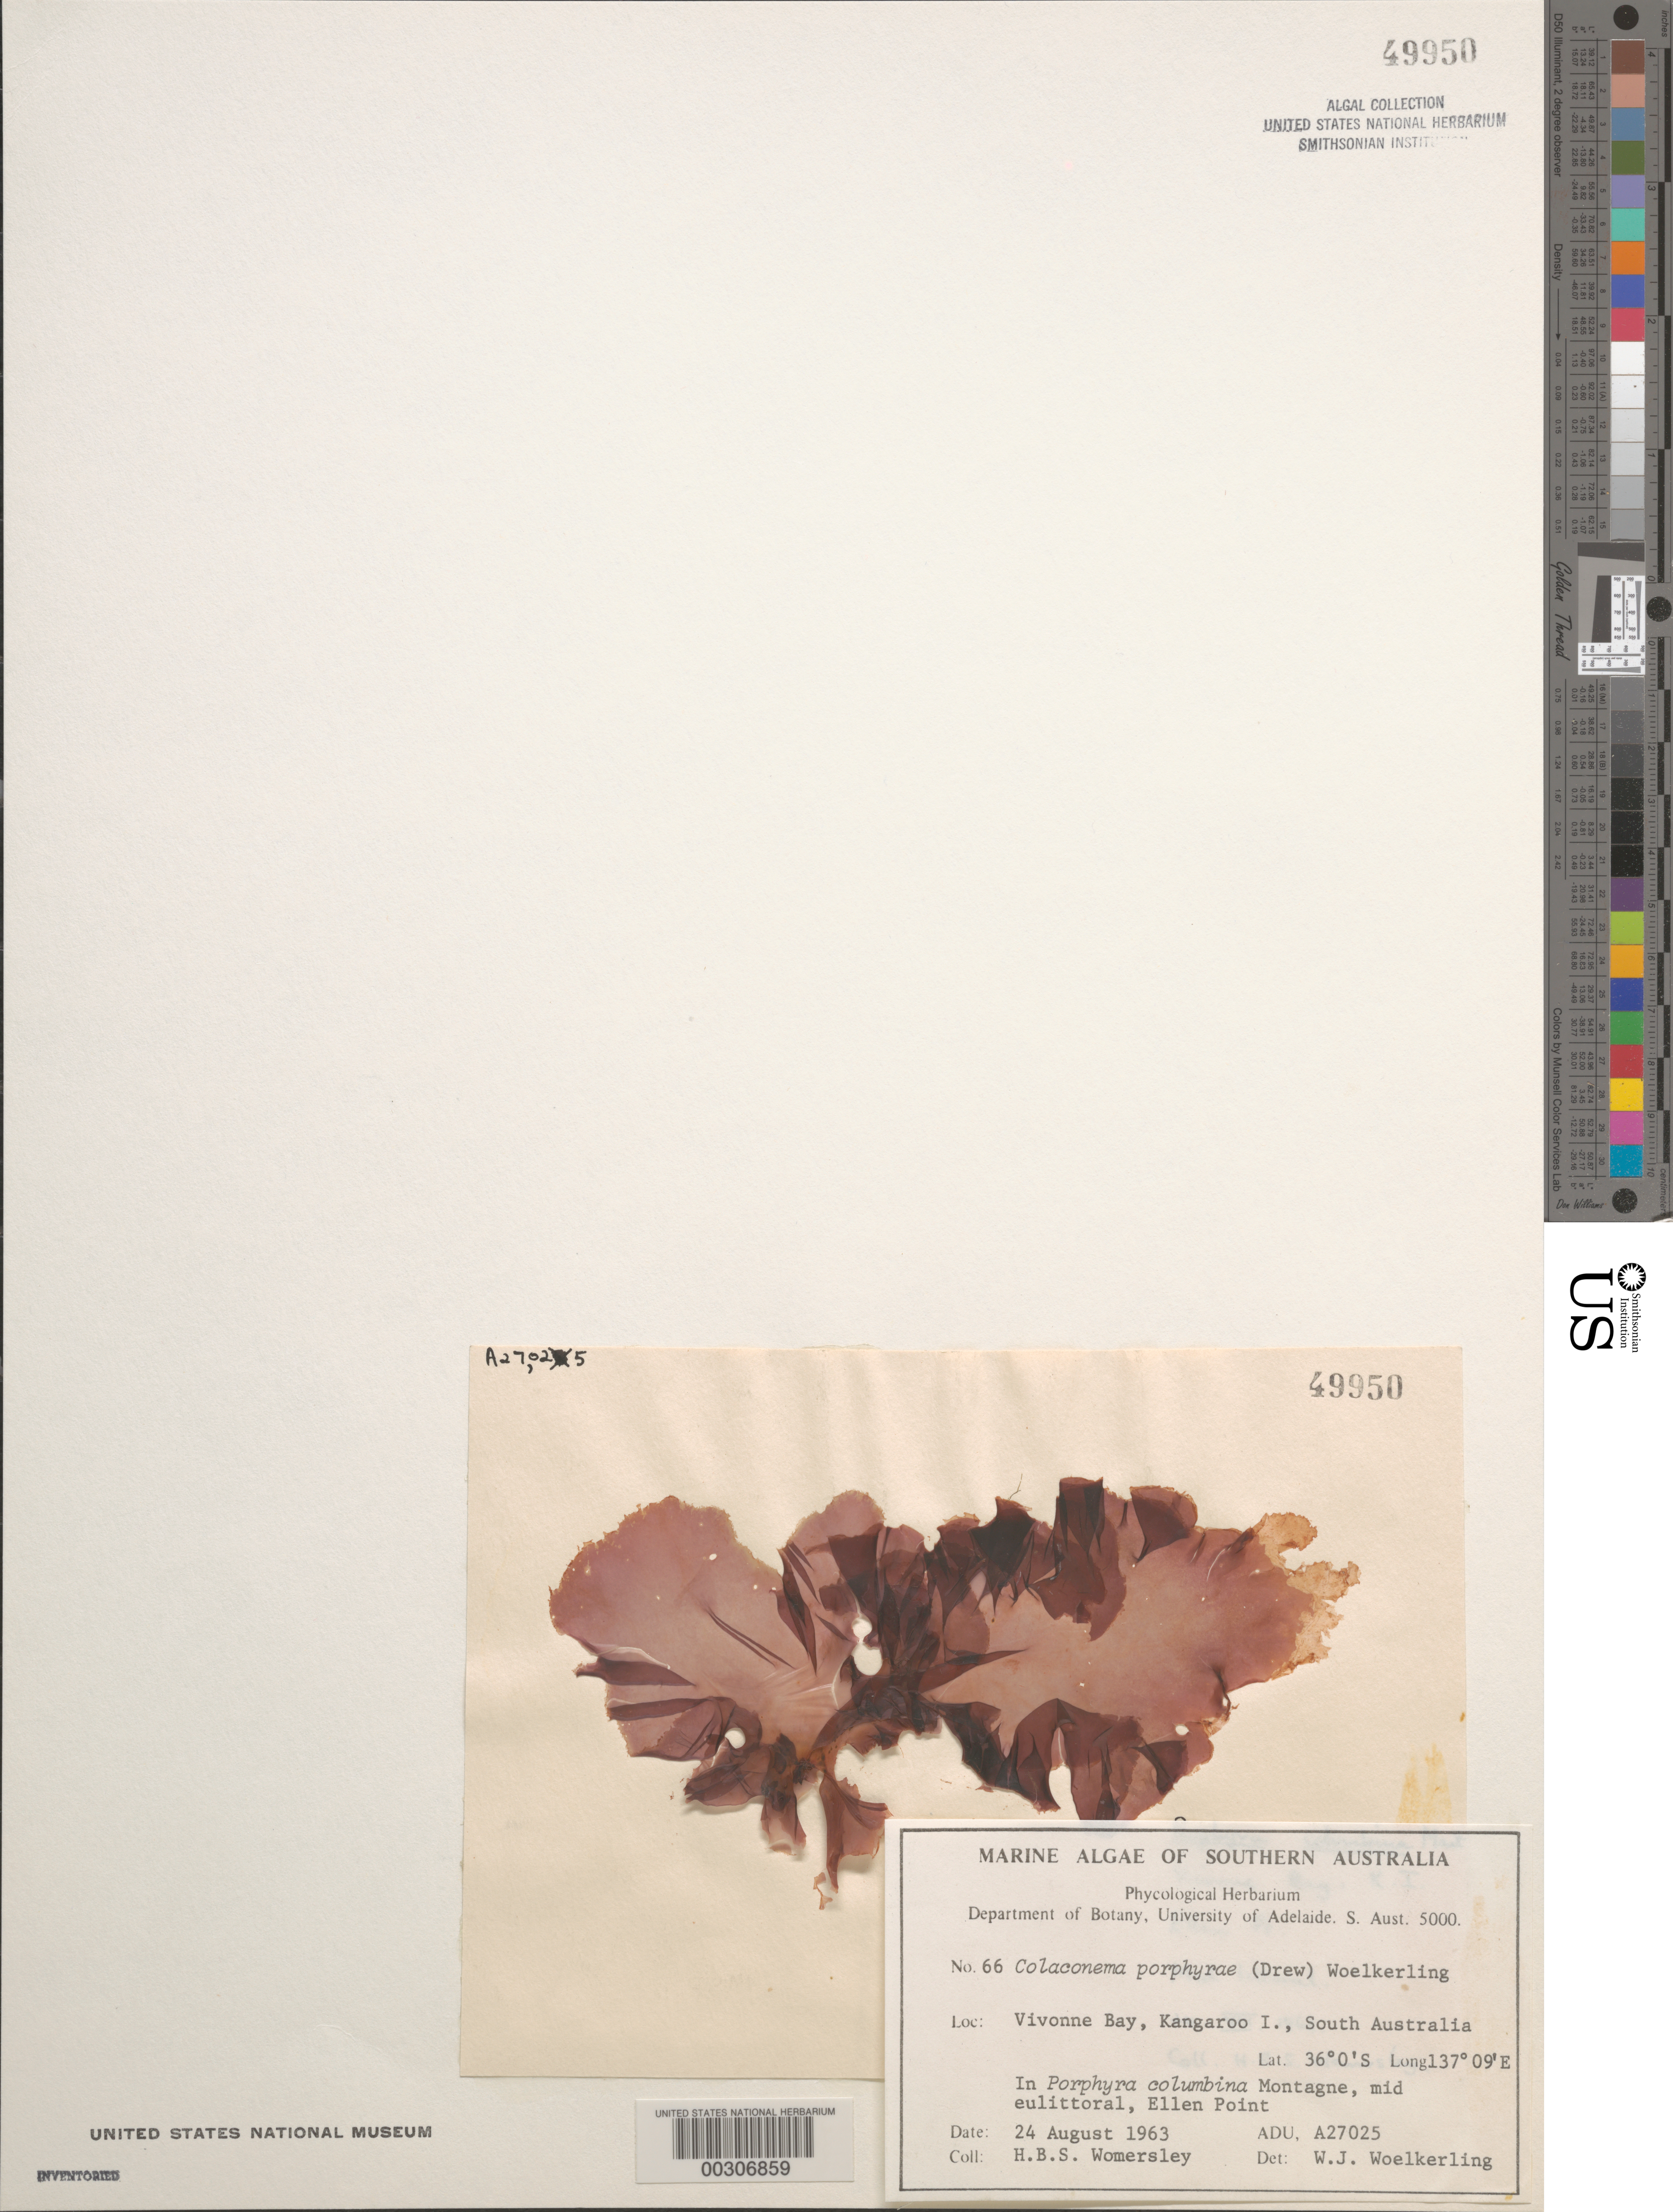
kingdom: Plantae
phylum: Rhodophyta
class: Florideophyceae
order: Acrochaetiales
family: Rhodochortonaceae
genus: Rhododrewia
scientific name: Rhododrewia porphyrae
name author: (K.M. Drew) S.L. Clayden & G.W. Saunders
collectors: H. B. S. Womersley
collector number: ADU A27025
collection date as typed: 24 Aug 1963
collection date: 1963-08-24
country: Australia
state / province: South Australia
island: Kangaroo Island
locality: Vivonne Bay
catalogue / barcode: US 49950